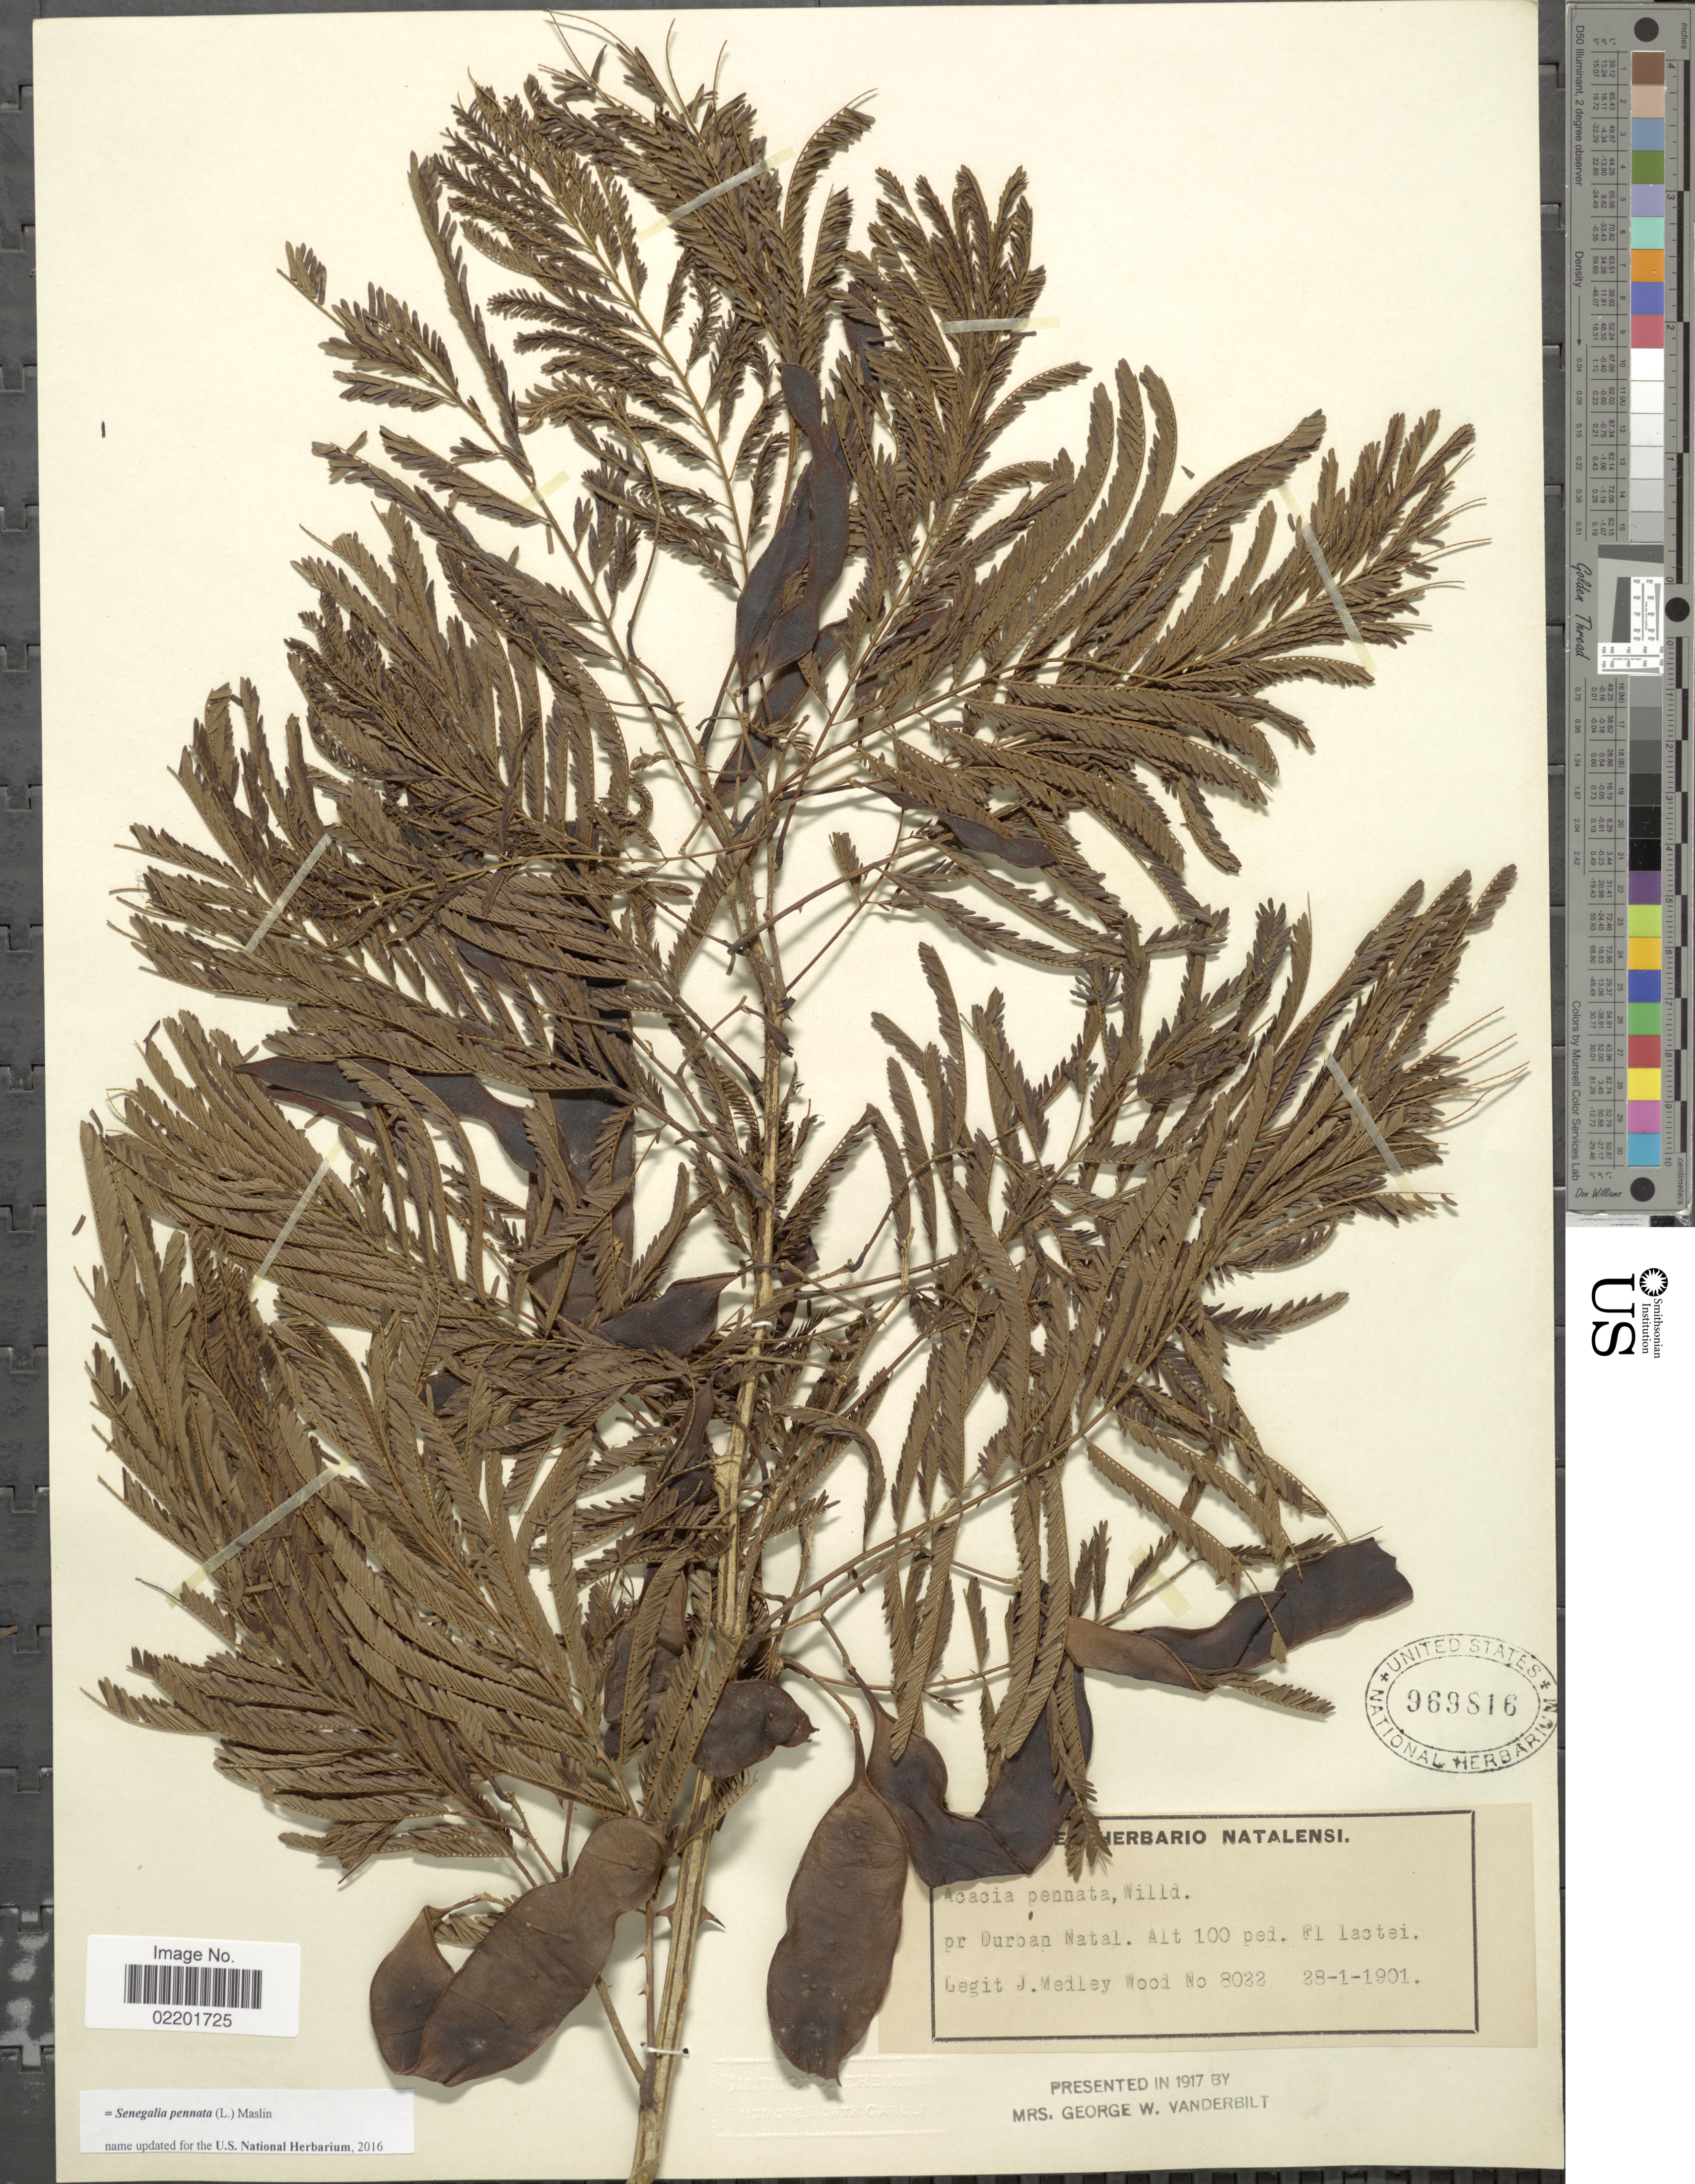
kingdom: Plantae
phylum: Tracheophyta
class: Magnoliopsida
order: Fabales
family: Fabaceae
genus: Senegalia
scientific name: Senegalia pennata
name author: (L.) Maslin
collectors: J. M. Wood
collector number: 8022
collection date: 1901-01-28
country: South Africa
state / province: KwaZulu-Natal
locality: Pr Durban Natal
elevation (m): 30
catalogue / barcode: US 969816